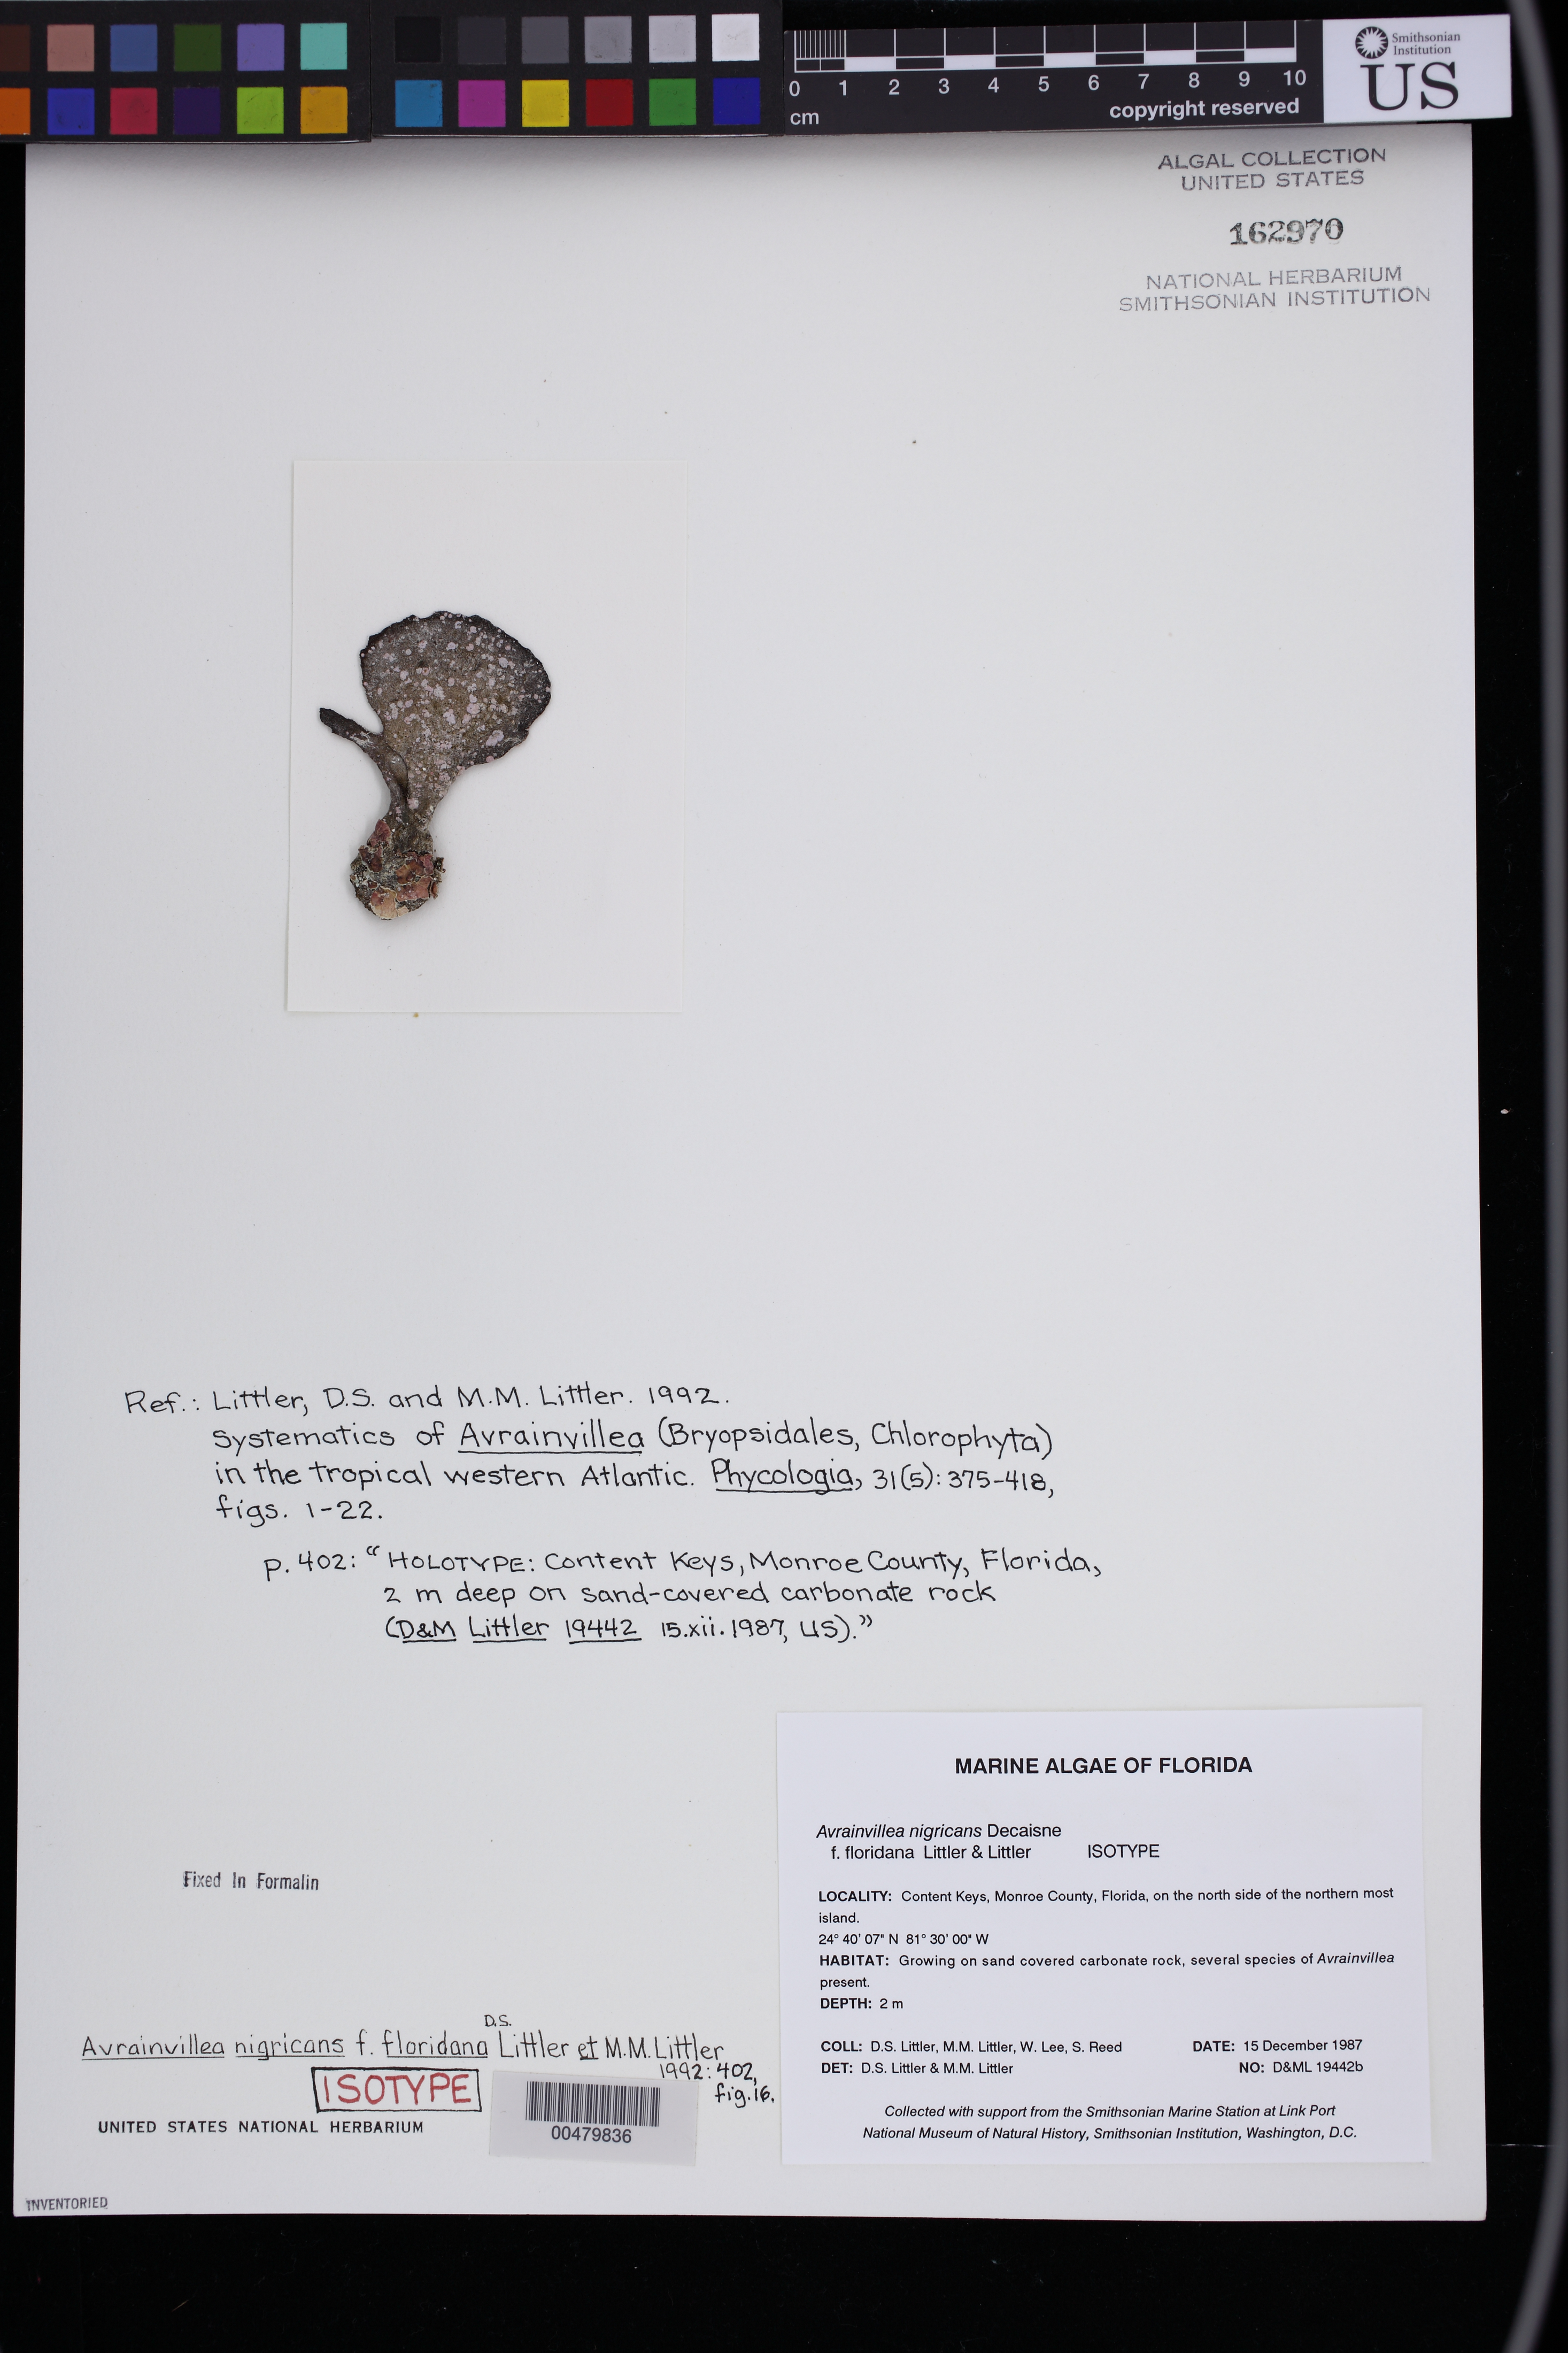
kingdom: Plantae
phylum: Chlorophyta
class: Ulvophyceae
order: Bryopsidales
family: Dichotomosiphonaceae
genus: Avrainvillea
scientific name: Avrainvillea nigricans f. floridana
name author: D.S. Littler & Littler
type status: Isotype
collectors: D. S. Littler, M. M. Littler, W. Lee & S. Reed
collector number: D&ML 19442B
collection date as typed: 15 Dec 1987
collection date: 1987-12-15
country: United States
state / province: Florida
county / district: Monroe County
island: Content Keys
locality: Northernmost island.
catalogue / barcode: US 162970